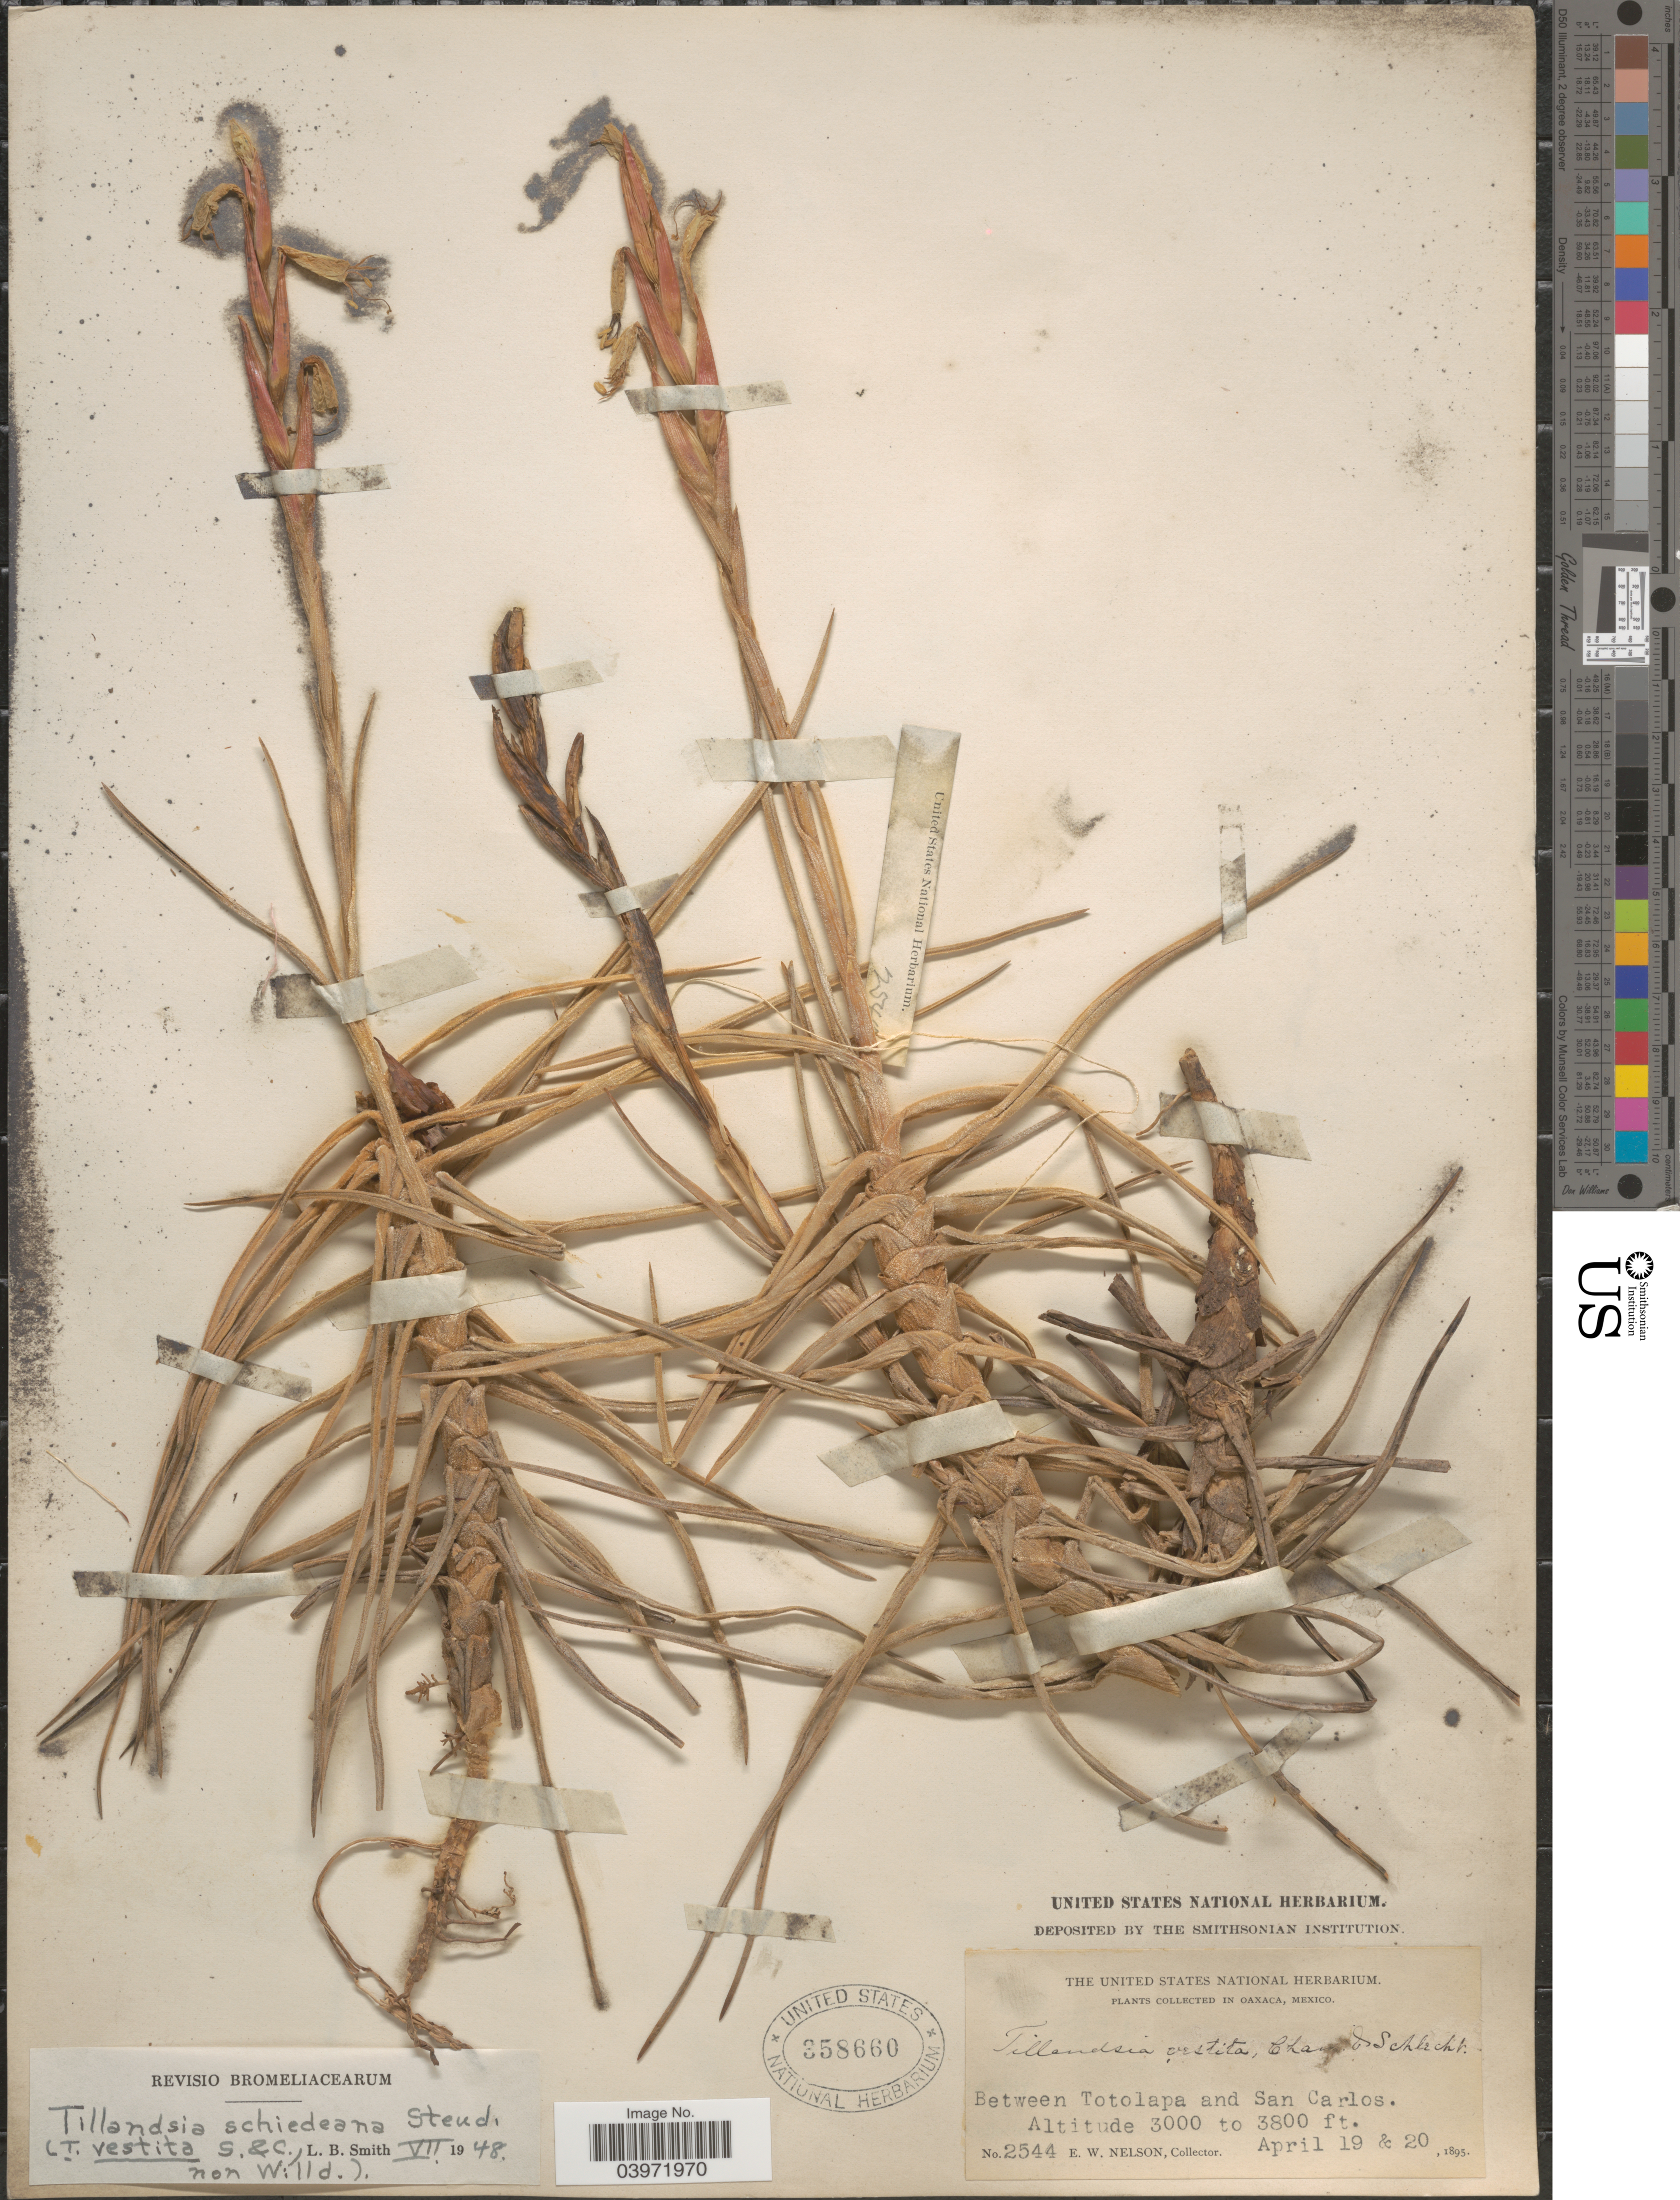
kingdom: Plantae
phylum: Tracheophyta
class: Liliopsida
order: Poales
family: Bromeliaceae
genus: Tillandsia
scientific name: Tillandsia schiedeana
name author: Steud.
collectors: E. W. Nelson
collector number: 2544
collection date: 1895-04-19/1895-04-20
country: Mexico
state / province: Oaxaca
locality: Between Totolapa and San Carlos.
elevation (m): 914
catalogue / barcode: US 358660